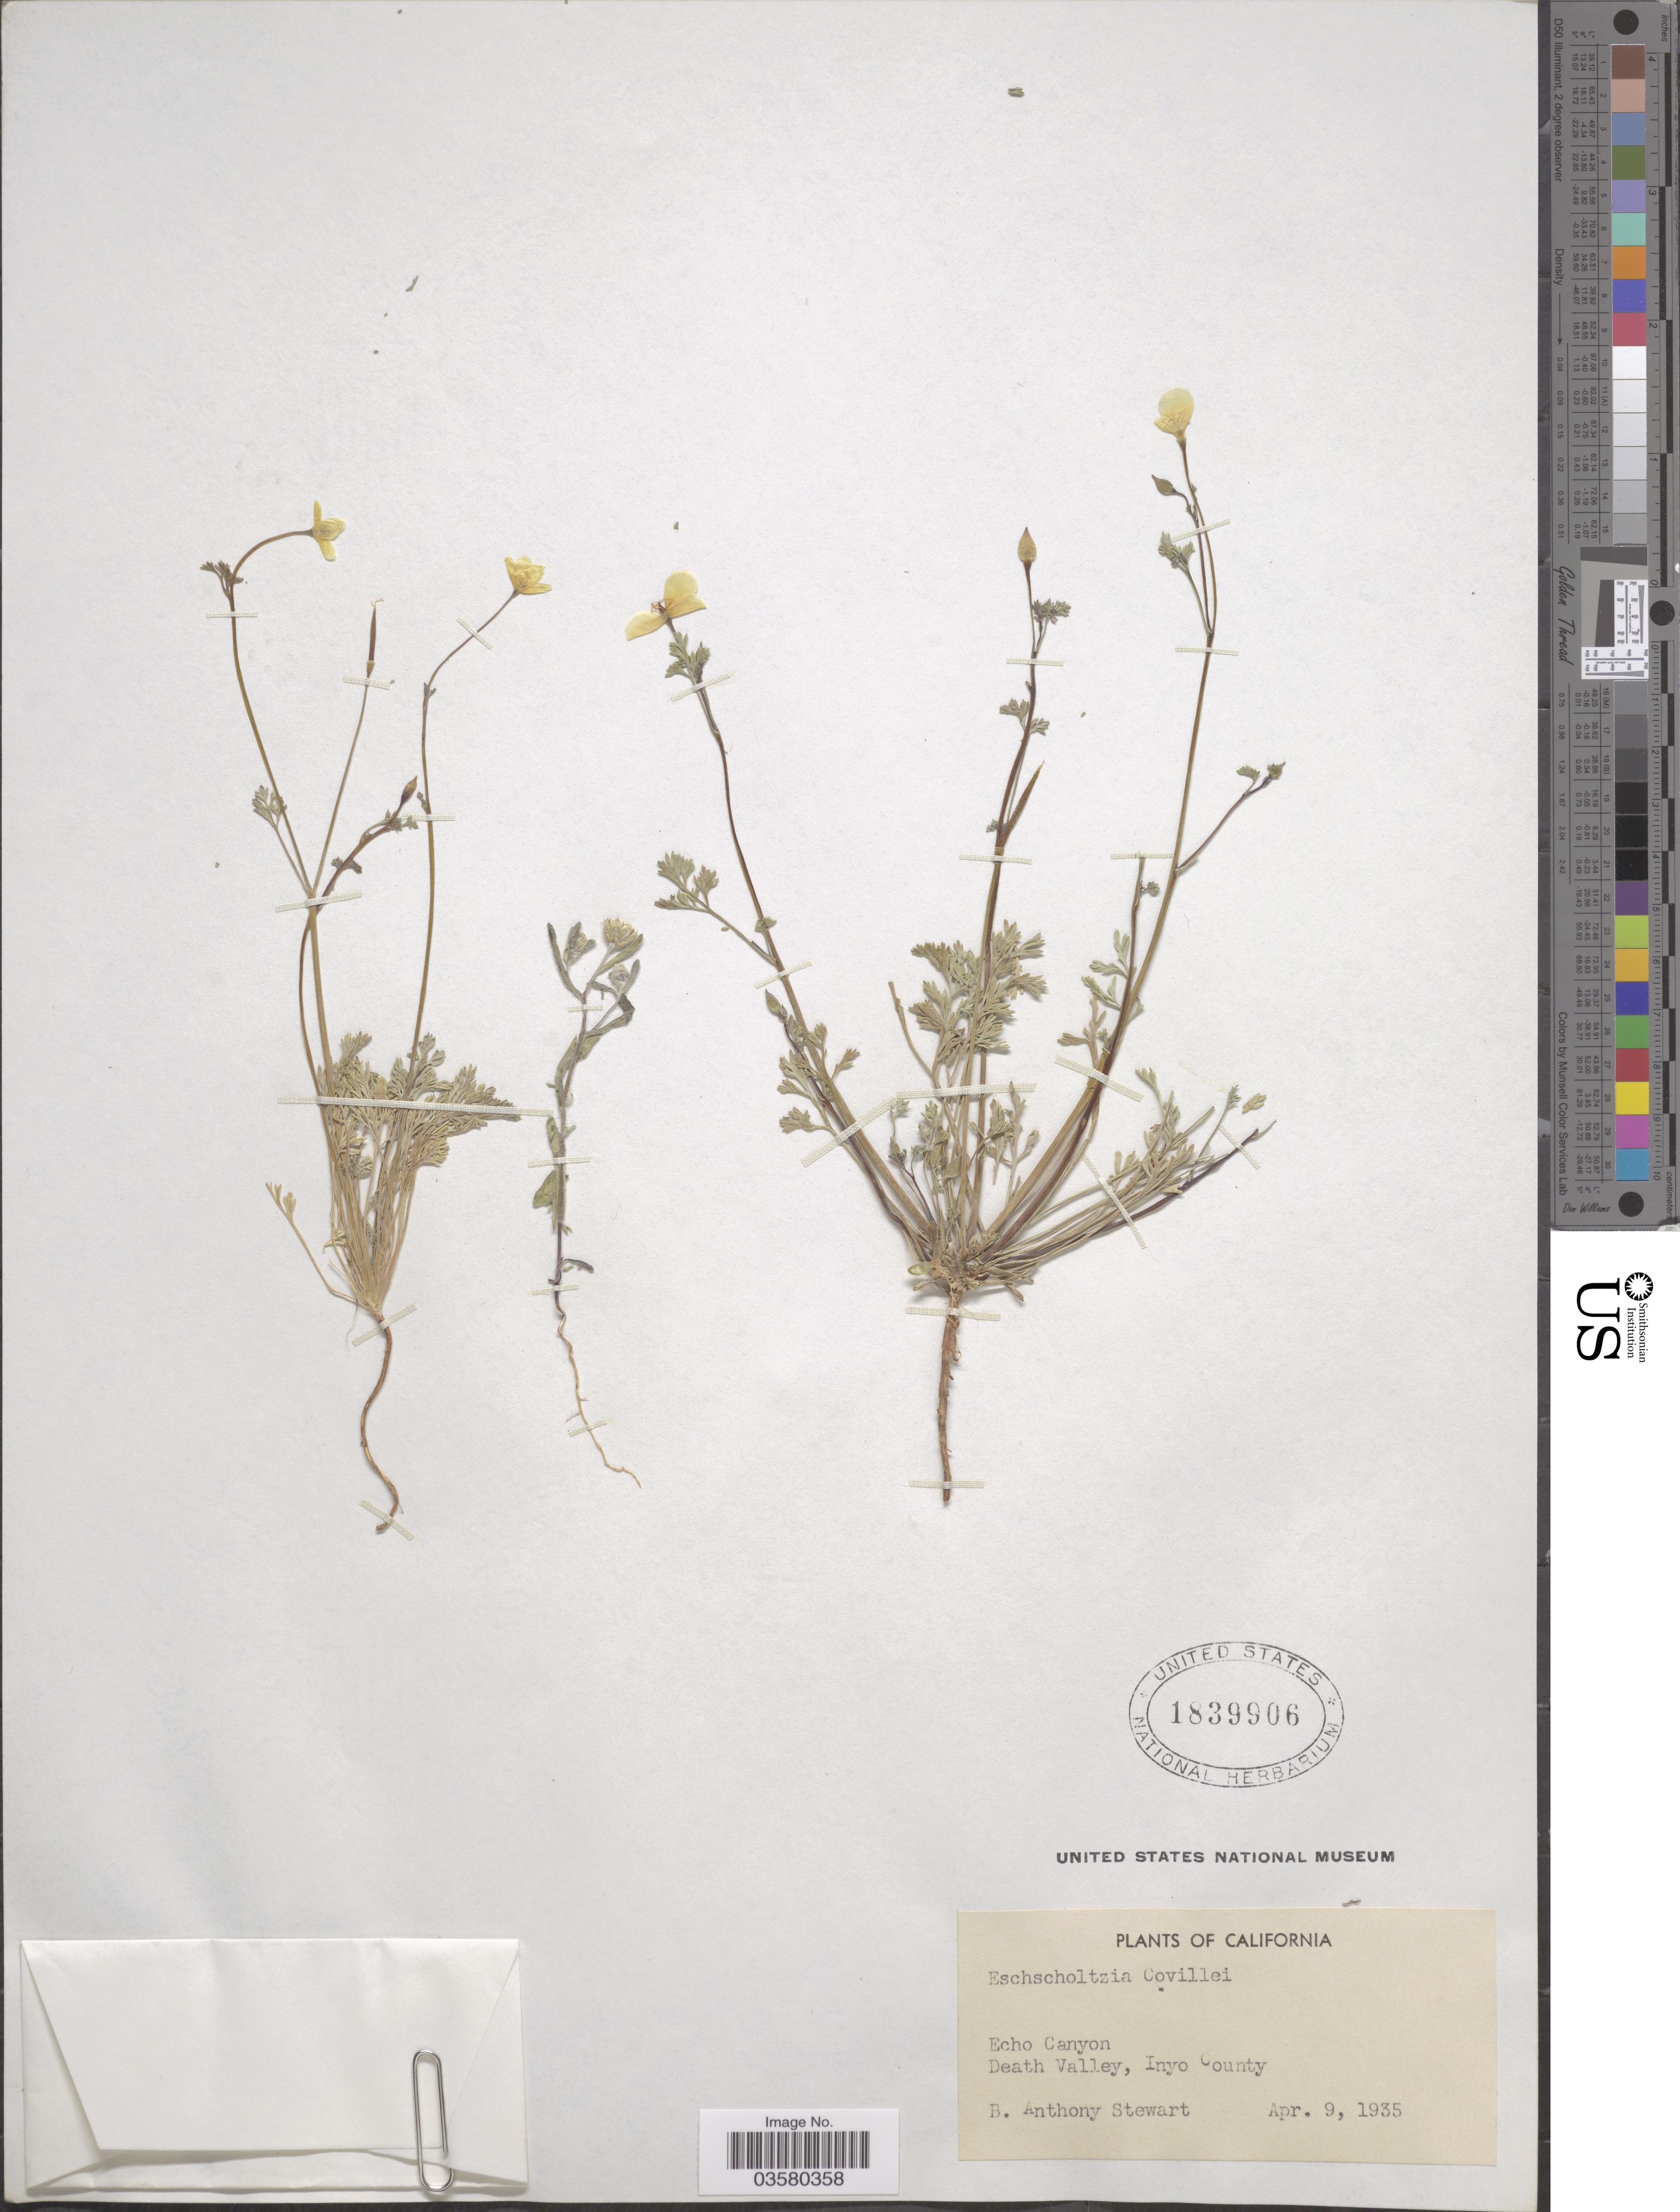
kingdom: Plantae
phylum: Tracheophyta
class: Magnoliopsida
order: Ranunculales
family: Papaveraceae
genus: Eschscholzia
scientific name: Eschscholzia covillei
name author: Greene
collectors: B. Stewart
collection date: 1935-04-09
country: United States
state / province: California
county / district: Inyo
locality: Echo Canyon. Death Valley, Inyo County.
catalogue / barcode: US 1839906